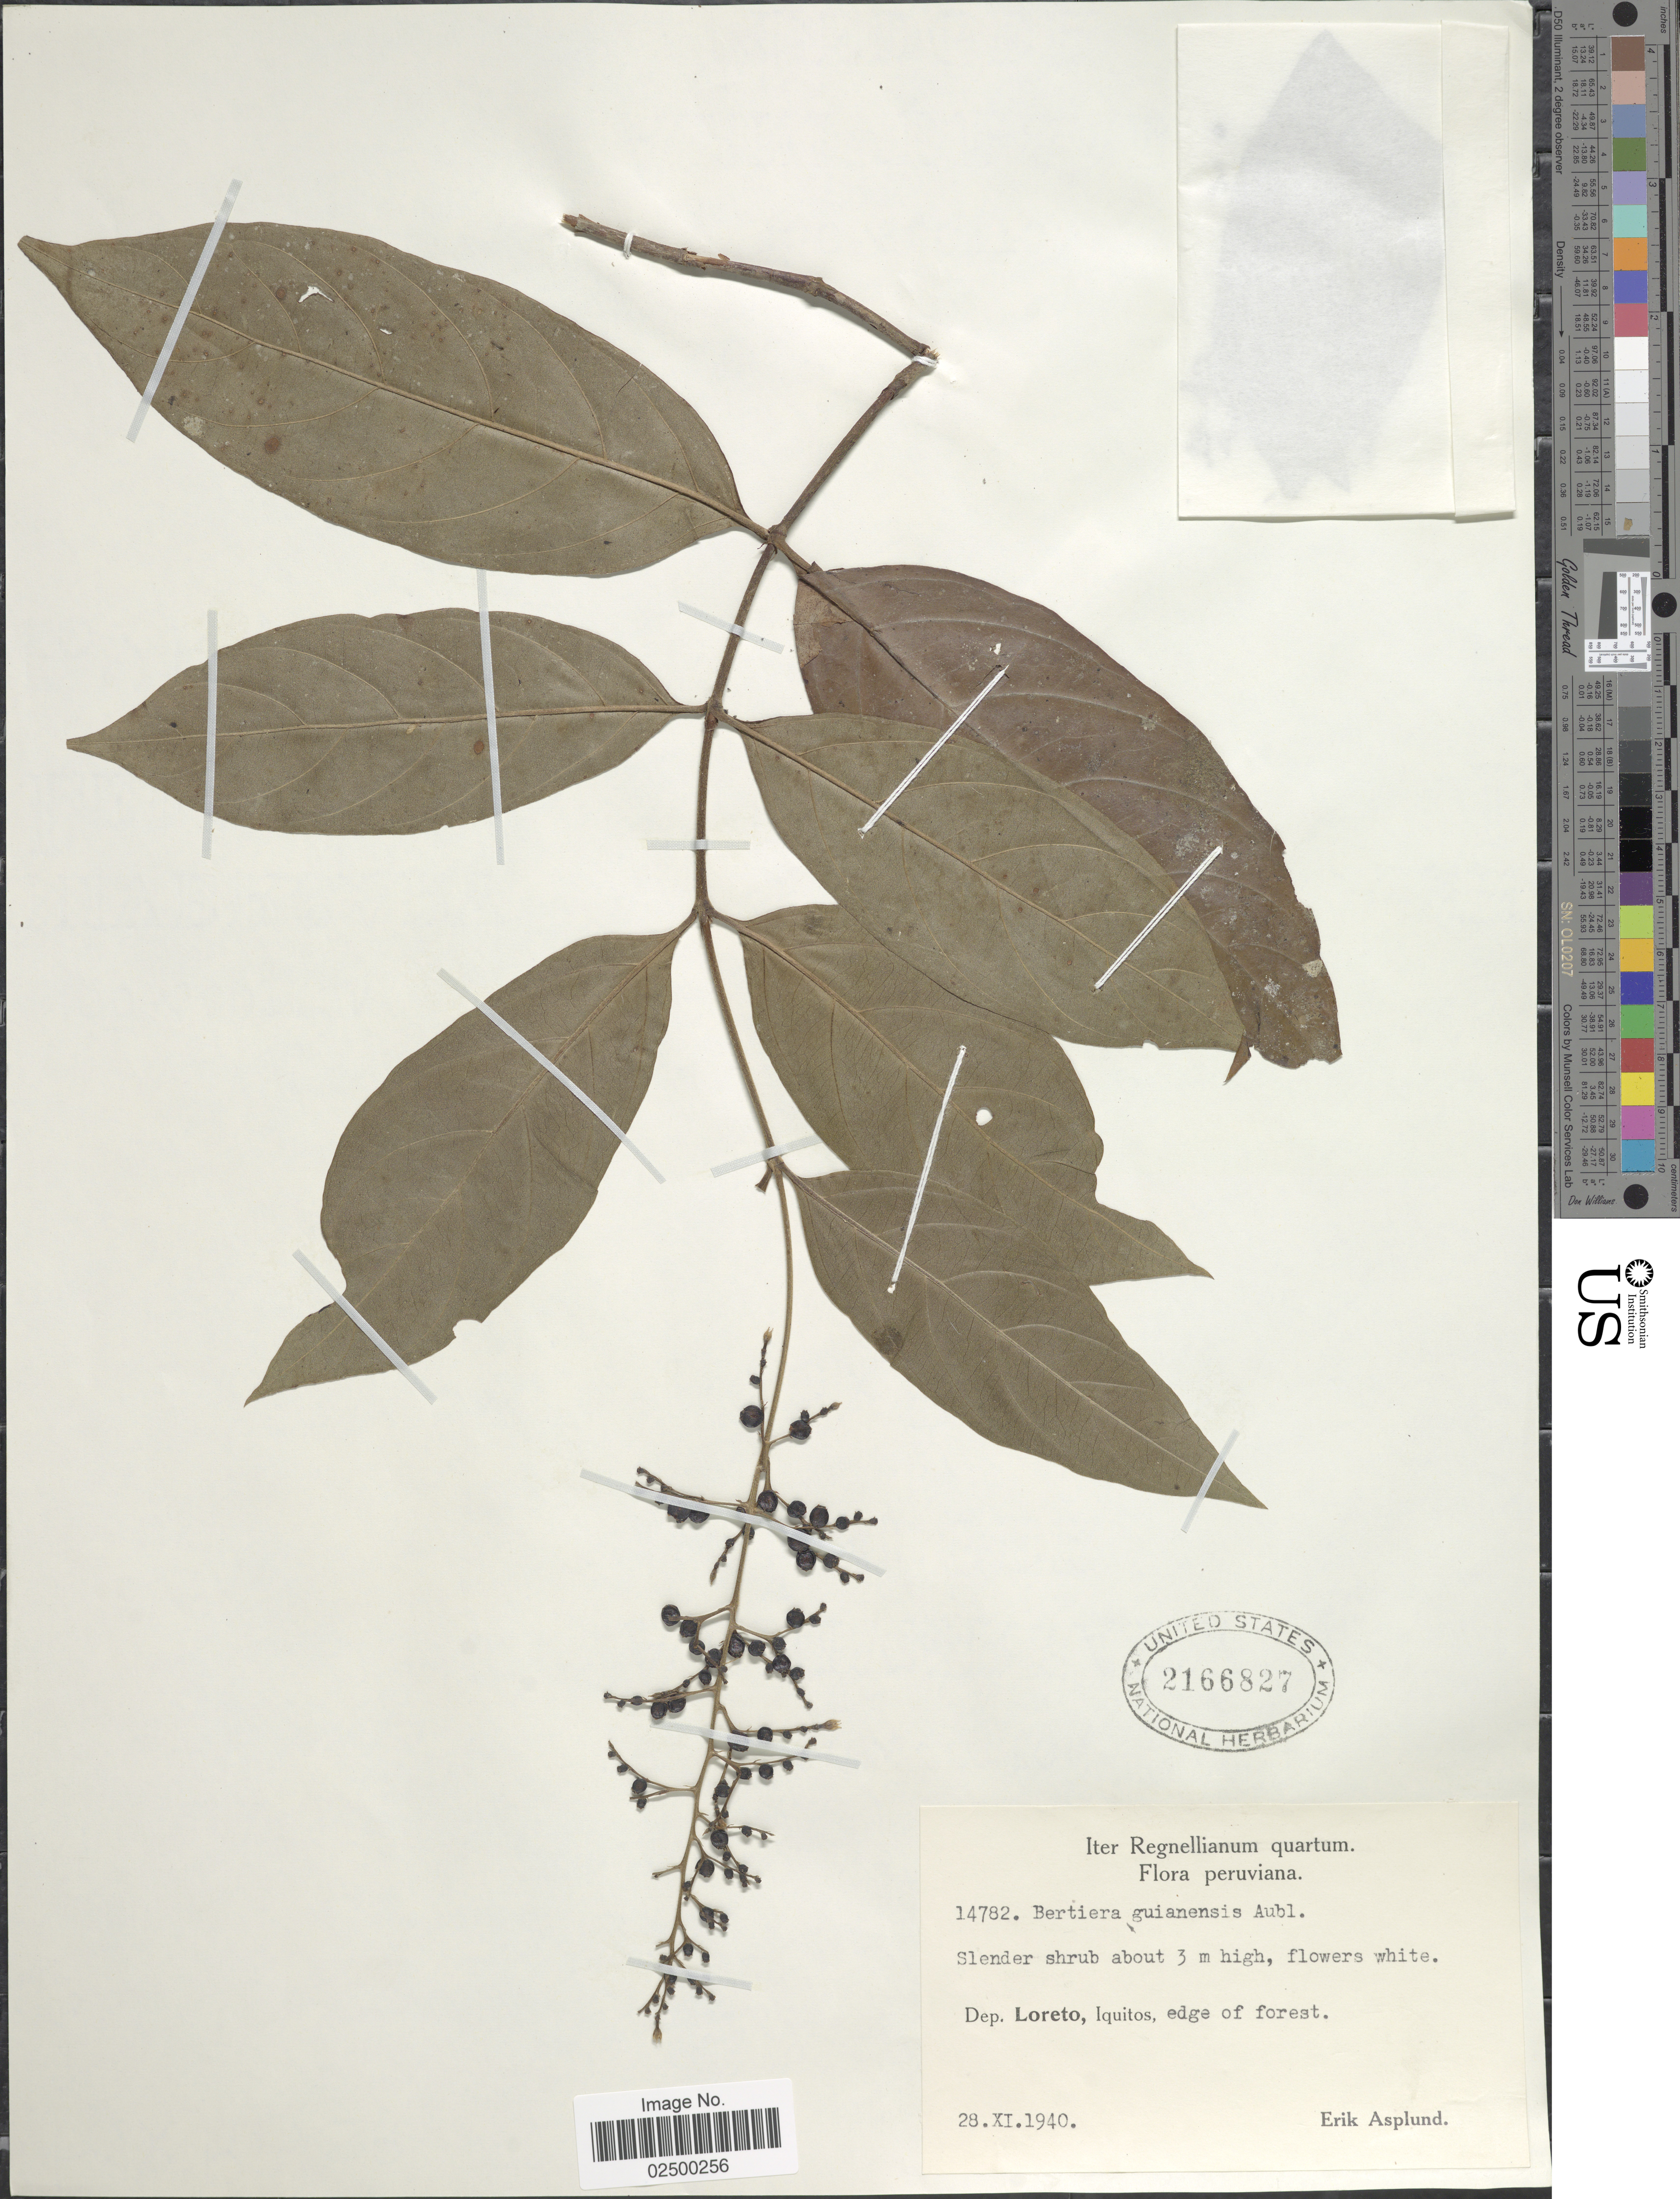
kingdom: Plantae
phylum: Tracheophyta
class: Magnoliopsida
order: Gentianales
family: Rubiaceae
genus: Bertiera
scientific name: Bertiera guianensis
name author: Aubl.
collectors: E. Asplund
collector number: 14782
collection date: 1940-11-28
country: Peru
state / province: Loreto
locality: Iquitos, edge of forest, Regnellianum quartum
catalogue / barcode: US 2166827